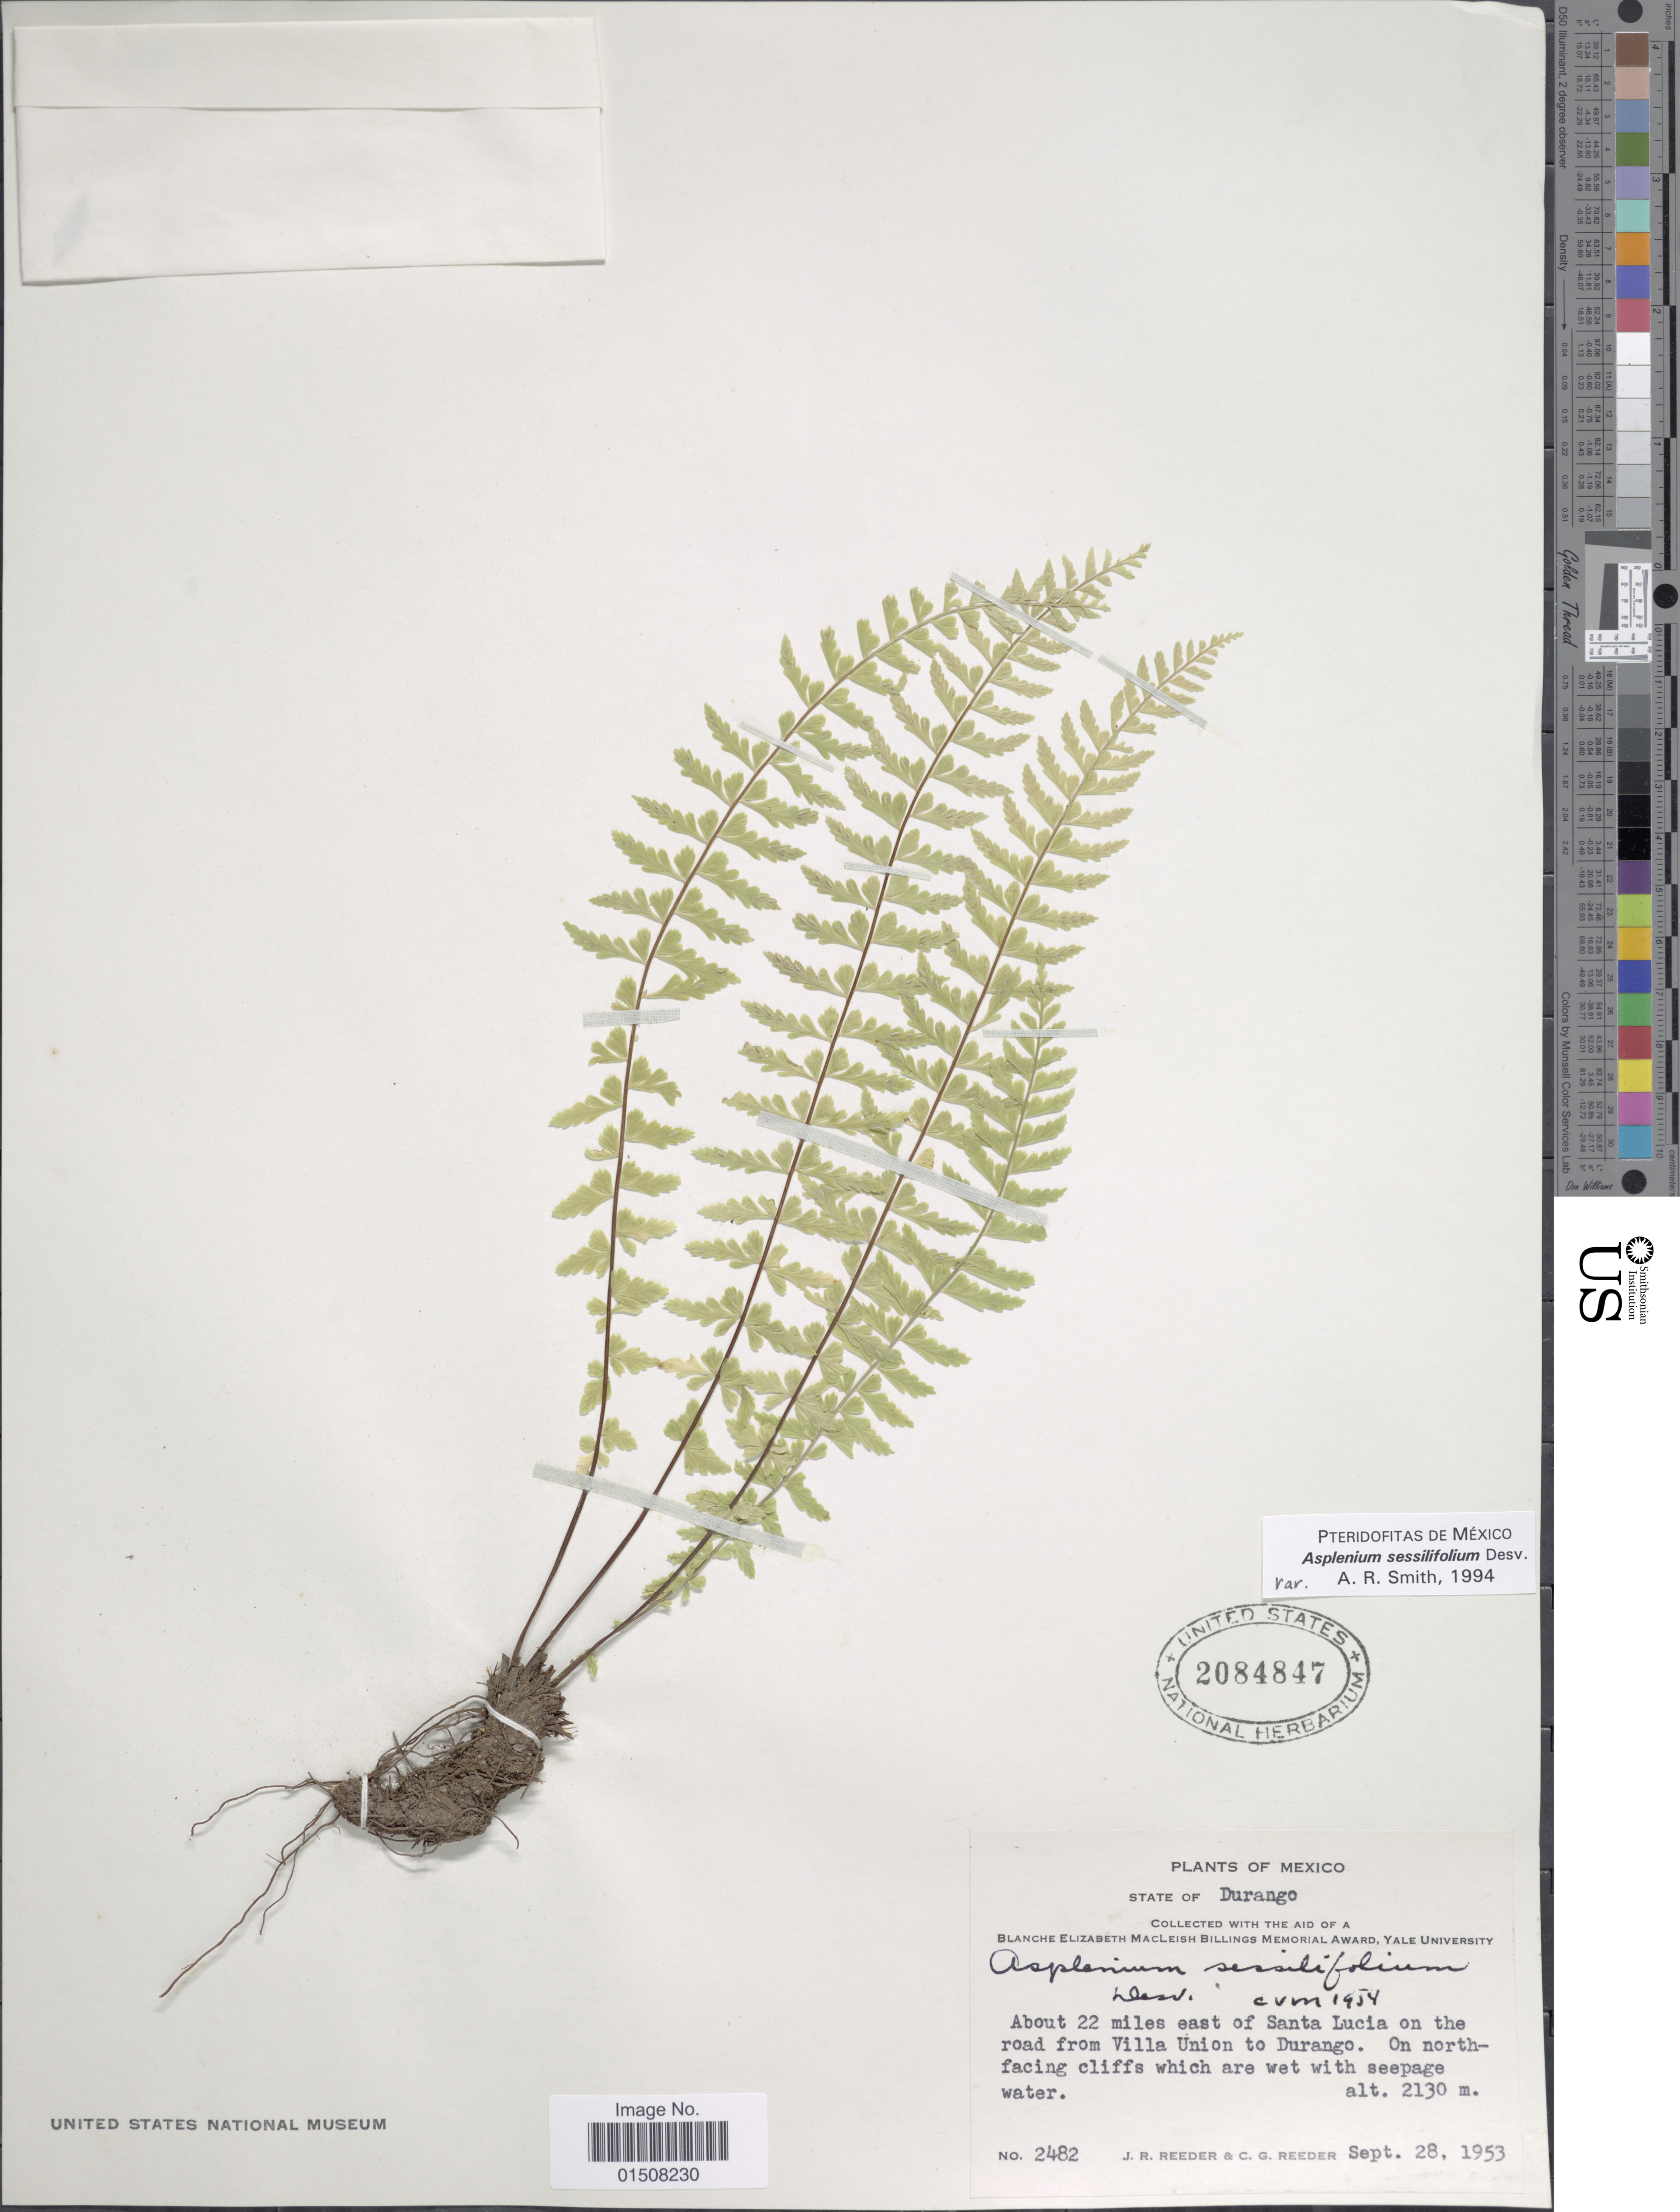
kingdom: Plantae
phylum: Tracheophyta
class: Polypodiopsida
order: Polypodiales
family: Aspleniaceae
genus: Asplenium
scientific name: Asplenium sessilifolium var. occidentale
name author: A.R. Sm.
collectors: J. R. Reeder & C. G. Reeder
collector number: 2482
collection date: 1953-09-28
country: Mexico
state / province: Durango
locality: About 22 miles east of Santa Lucia on the road from Villa Union to Durango, On north facing cliffs which are wet with seepage water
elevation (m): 2130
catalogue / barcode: US 2084847